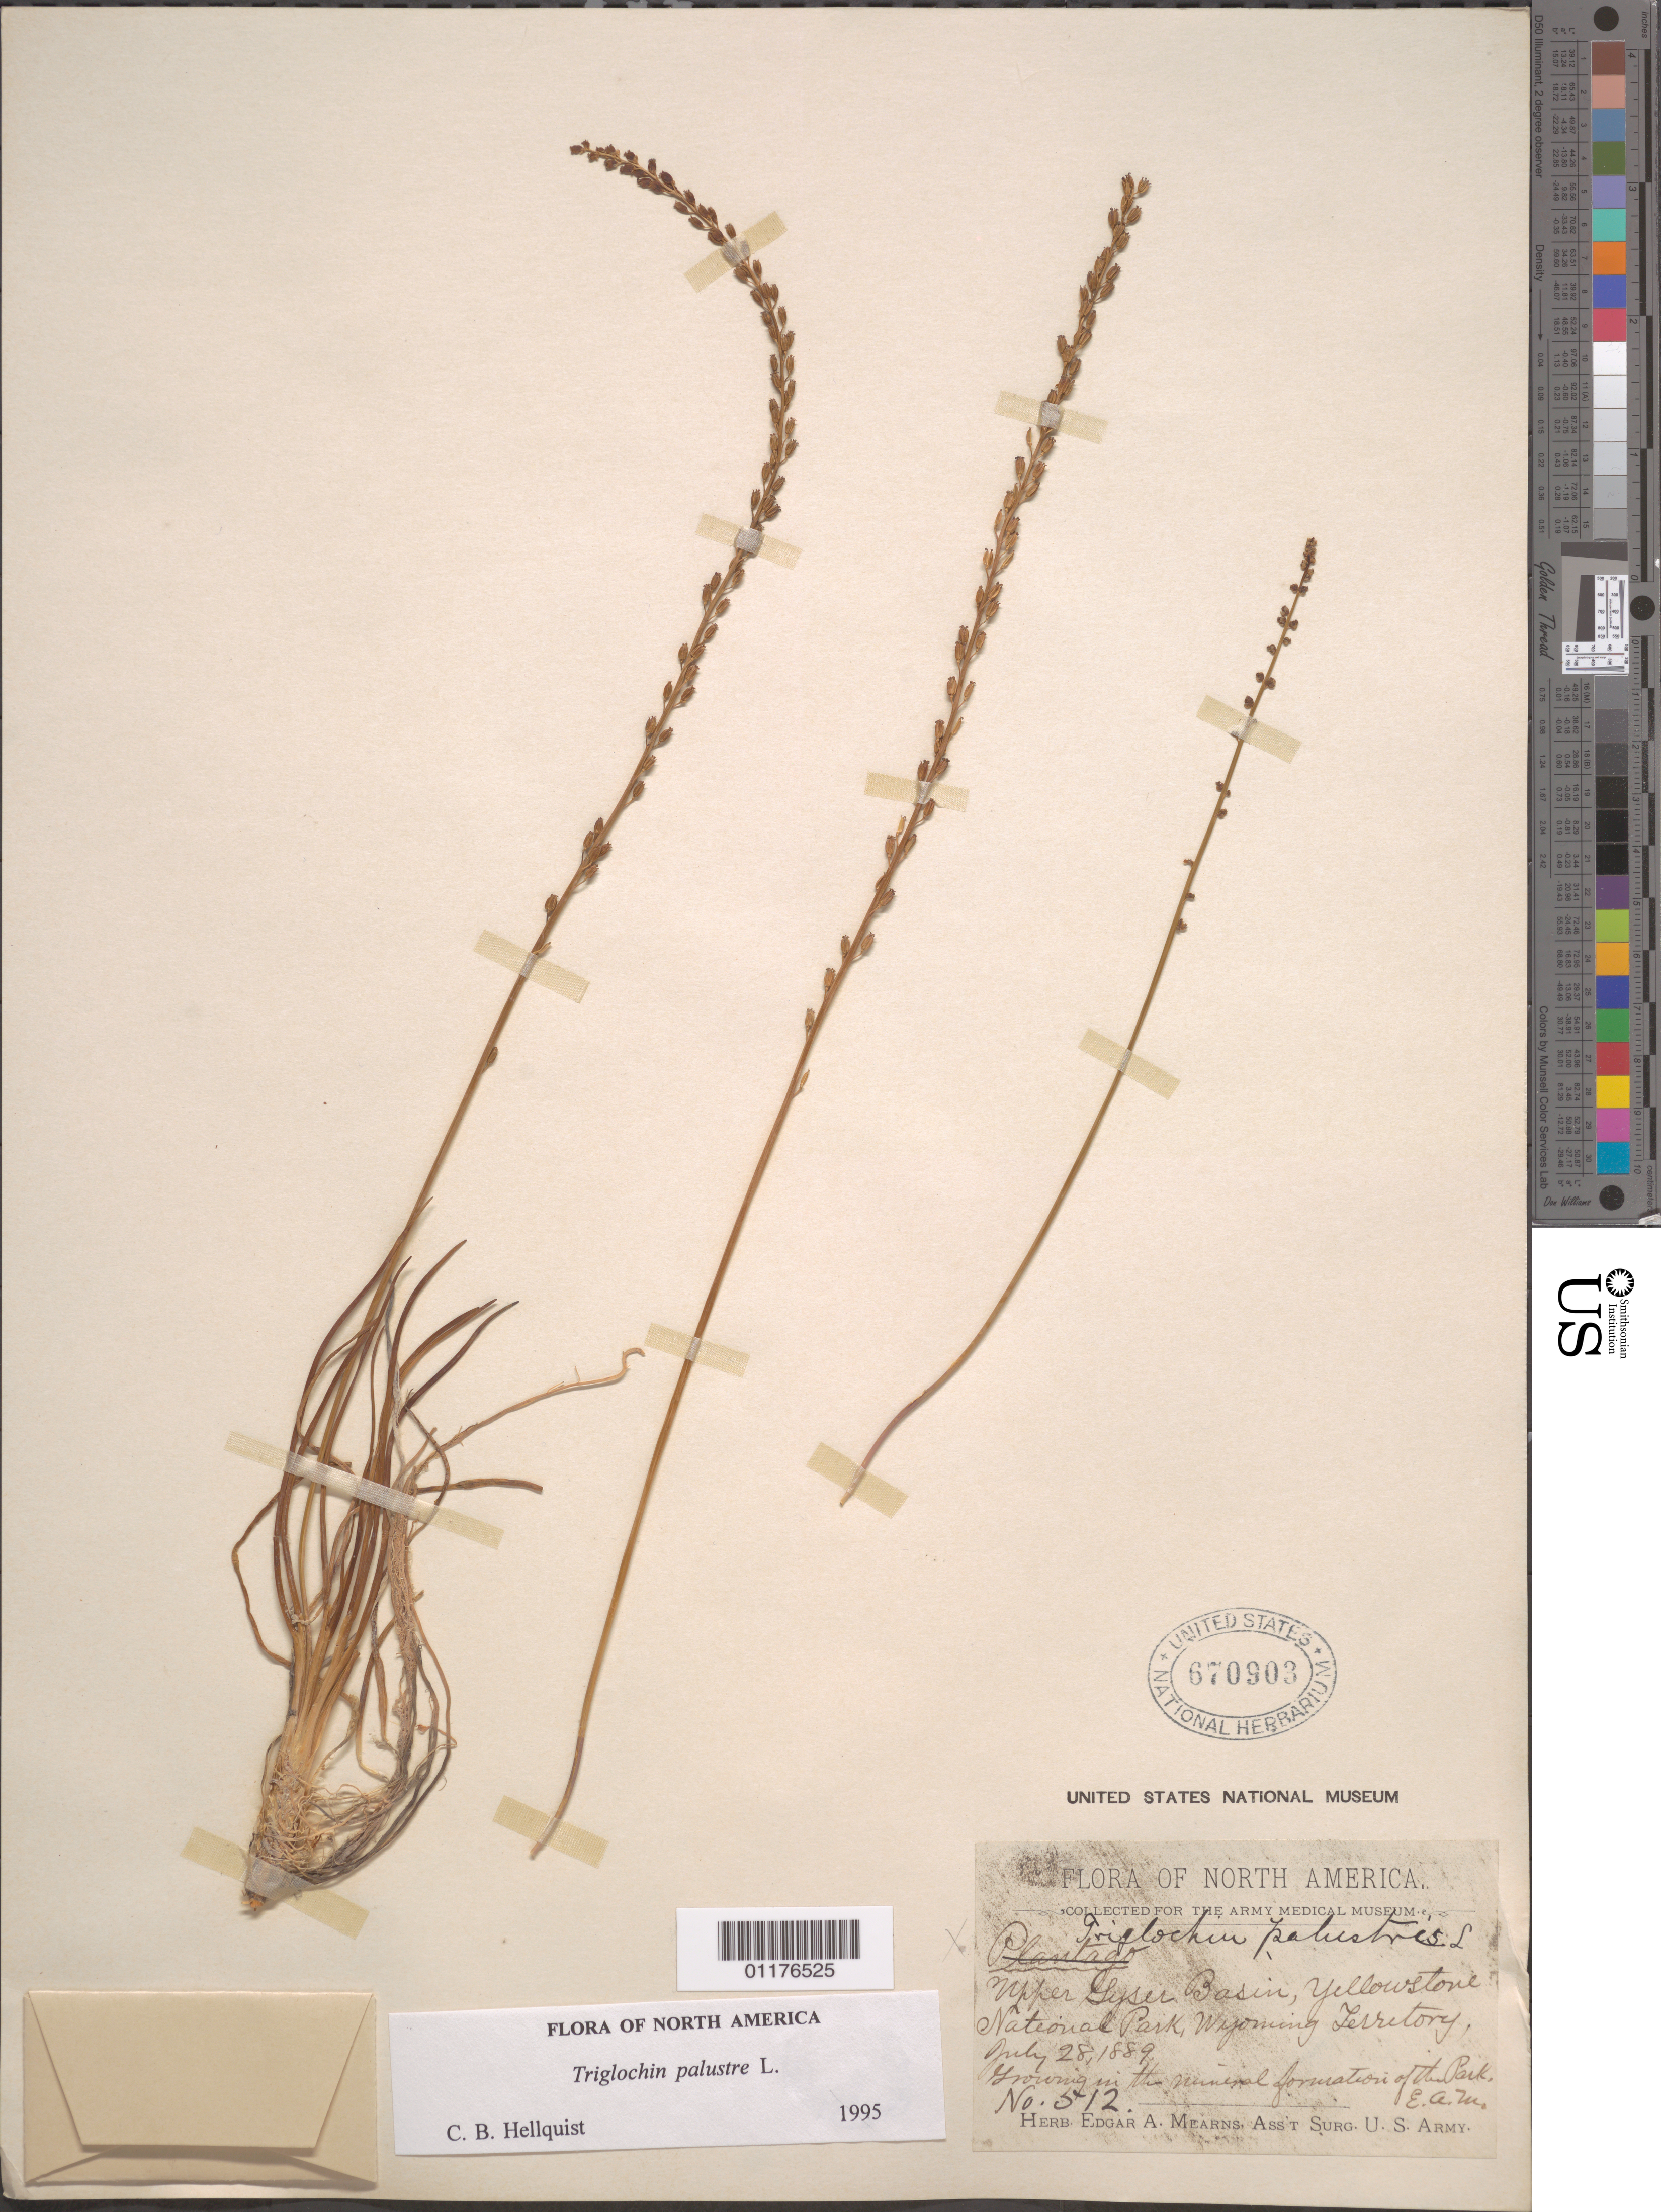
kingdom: Plantae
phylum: Tracheophyta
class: Liliopsida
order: Alismatales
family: Juncaginaceae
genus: Triglochin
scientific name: Triglochin palustris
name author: L.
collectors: E. A. Mearns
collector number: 512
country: United States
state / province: Wyoming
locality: Upper Gyser Basin, Yellowstone National Park, Wyoming Territory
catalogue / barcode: US 670903